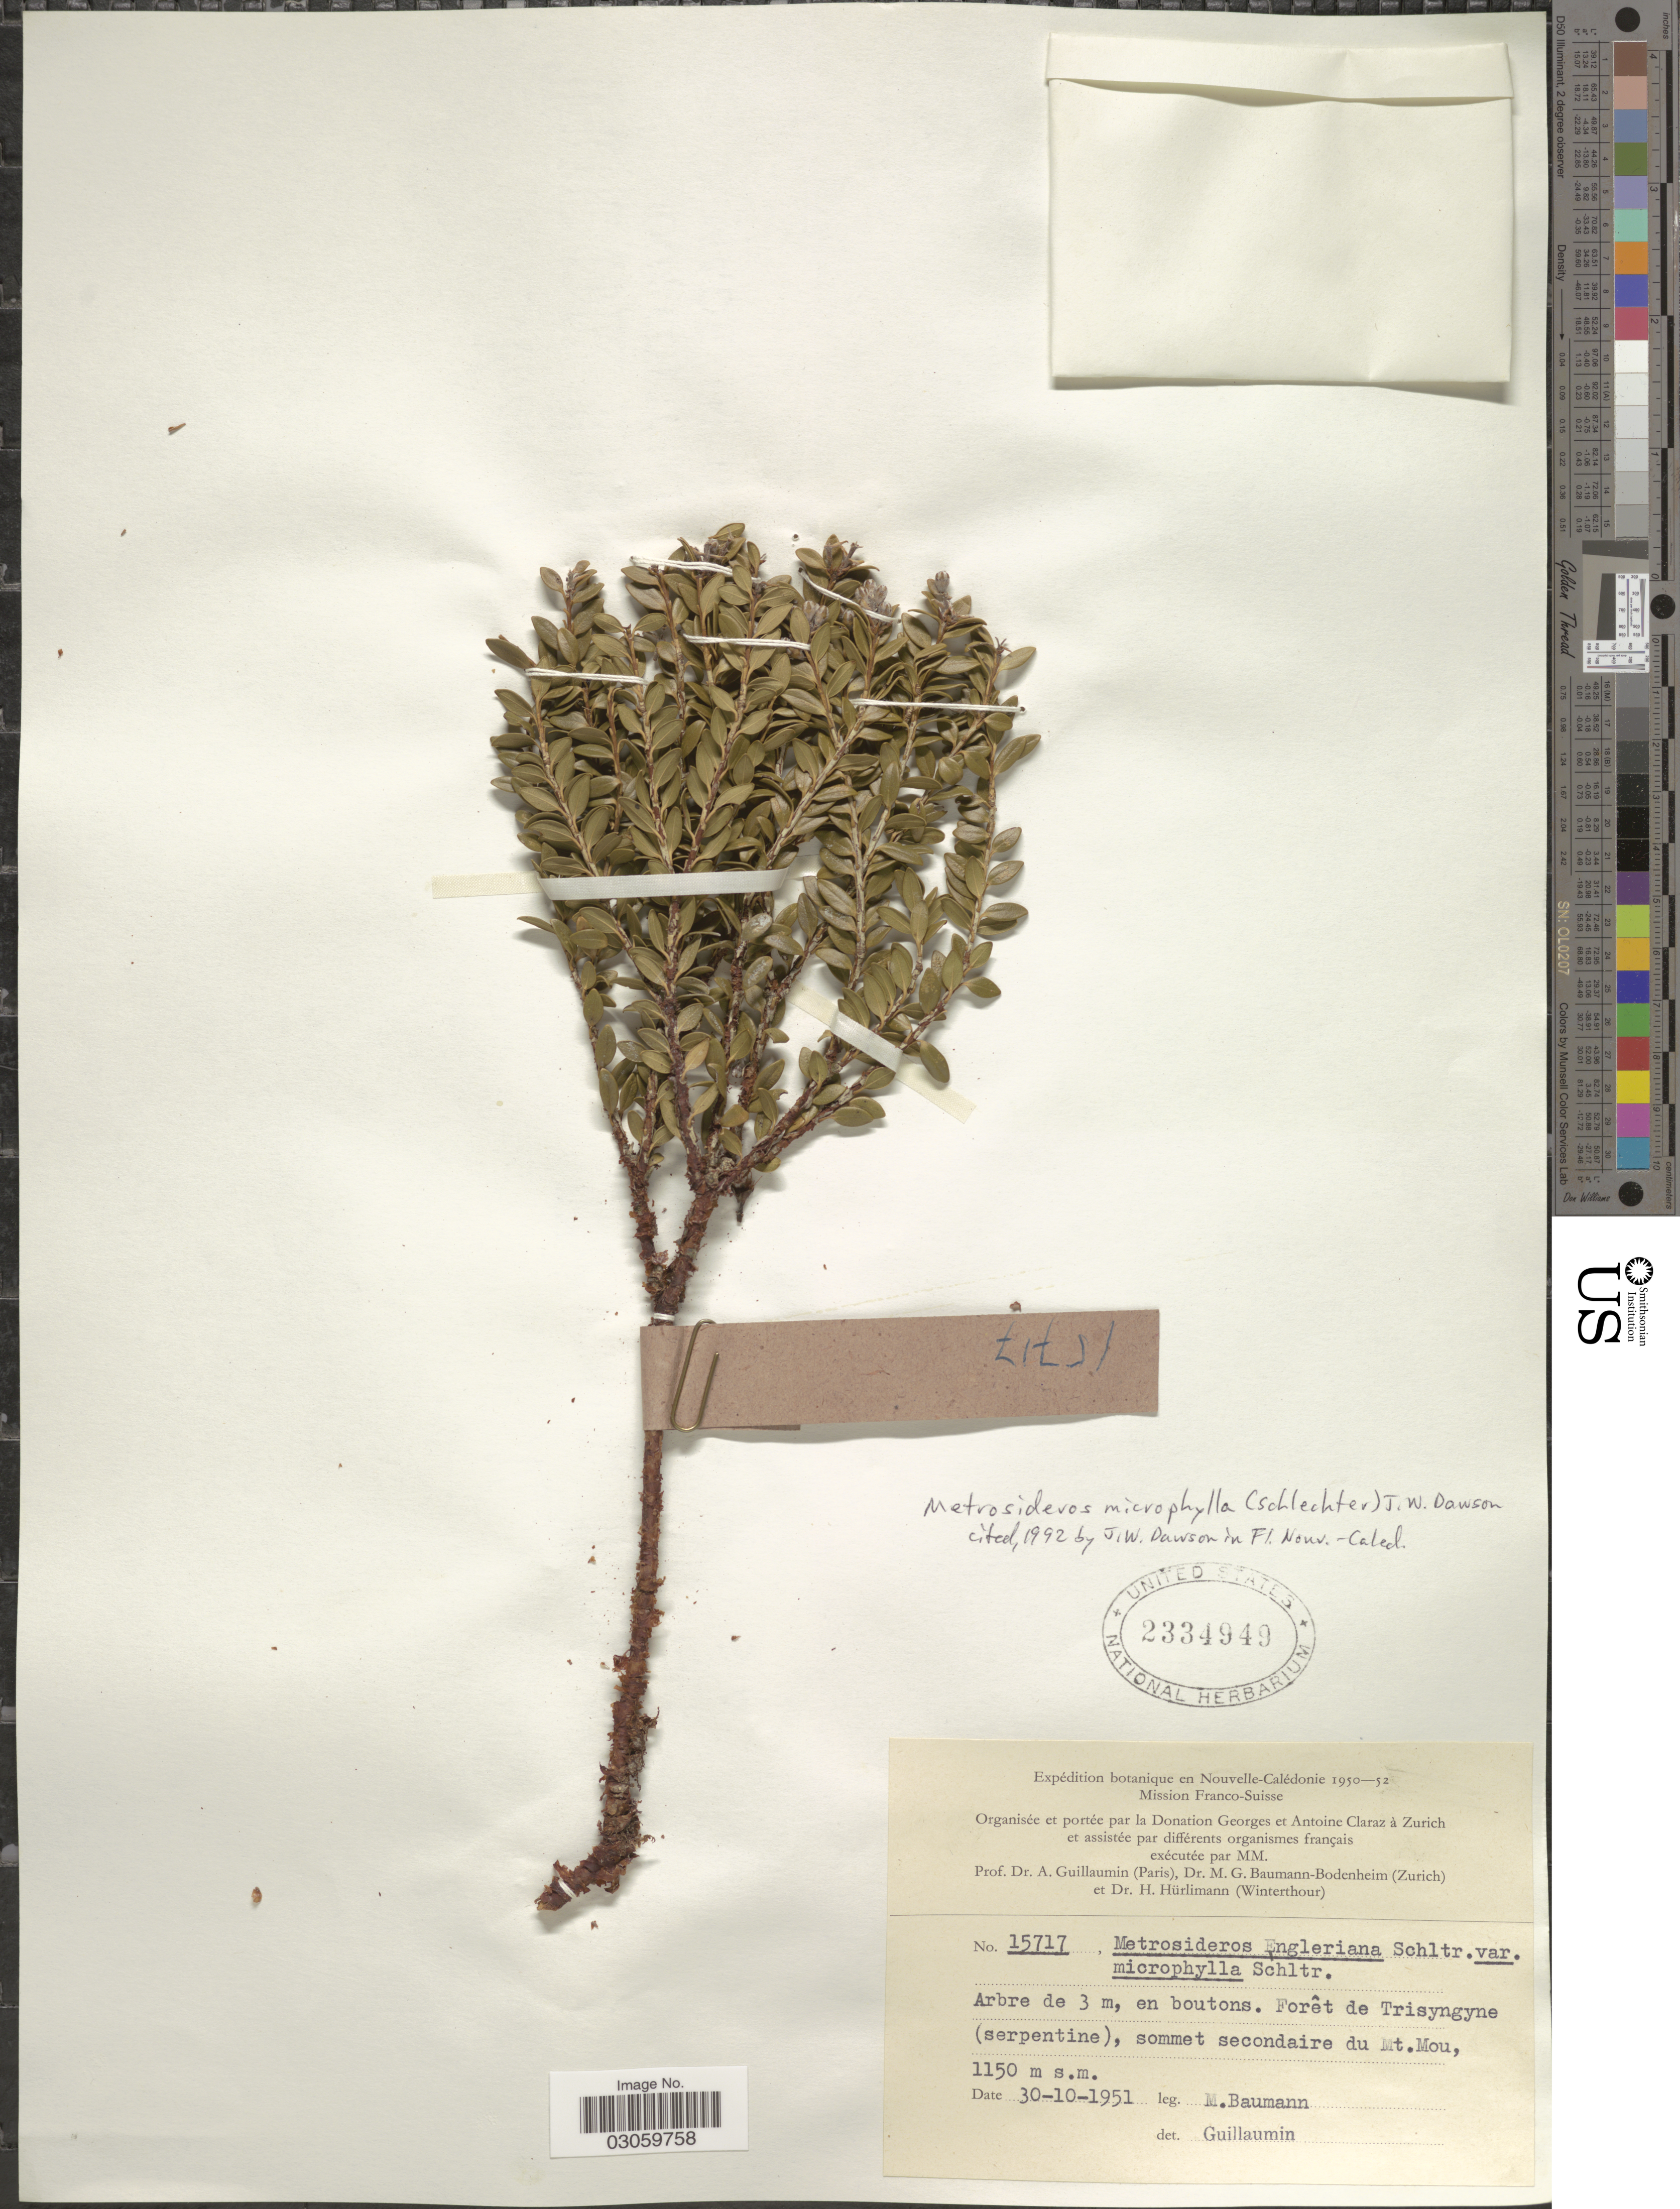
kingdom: Plantae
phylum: Tracheophyta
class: Magnoliopsida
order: Myrtales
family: Myrtaceae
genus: Metrosideros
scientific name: Metrosideros microphylla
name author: (Schltr.) J.W. Dawson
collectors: M. G. Baumann-Bodenheim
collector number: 15717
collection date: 1951-10-30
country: New Caledonia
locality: Sommet secondaire du Mt. Mou.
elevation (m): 1150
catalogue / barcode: US 2334949